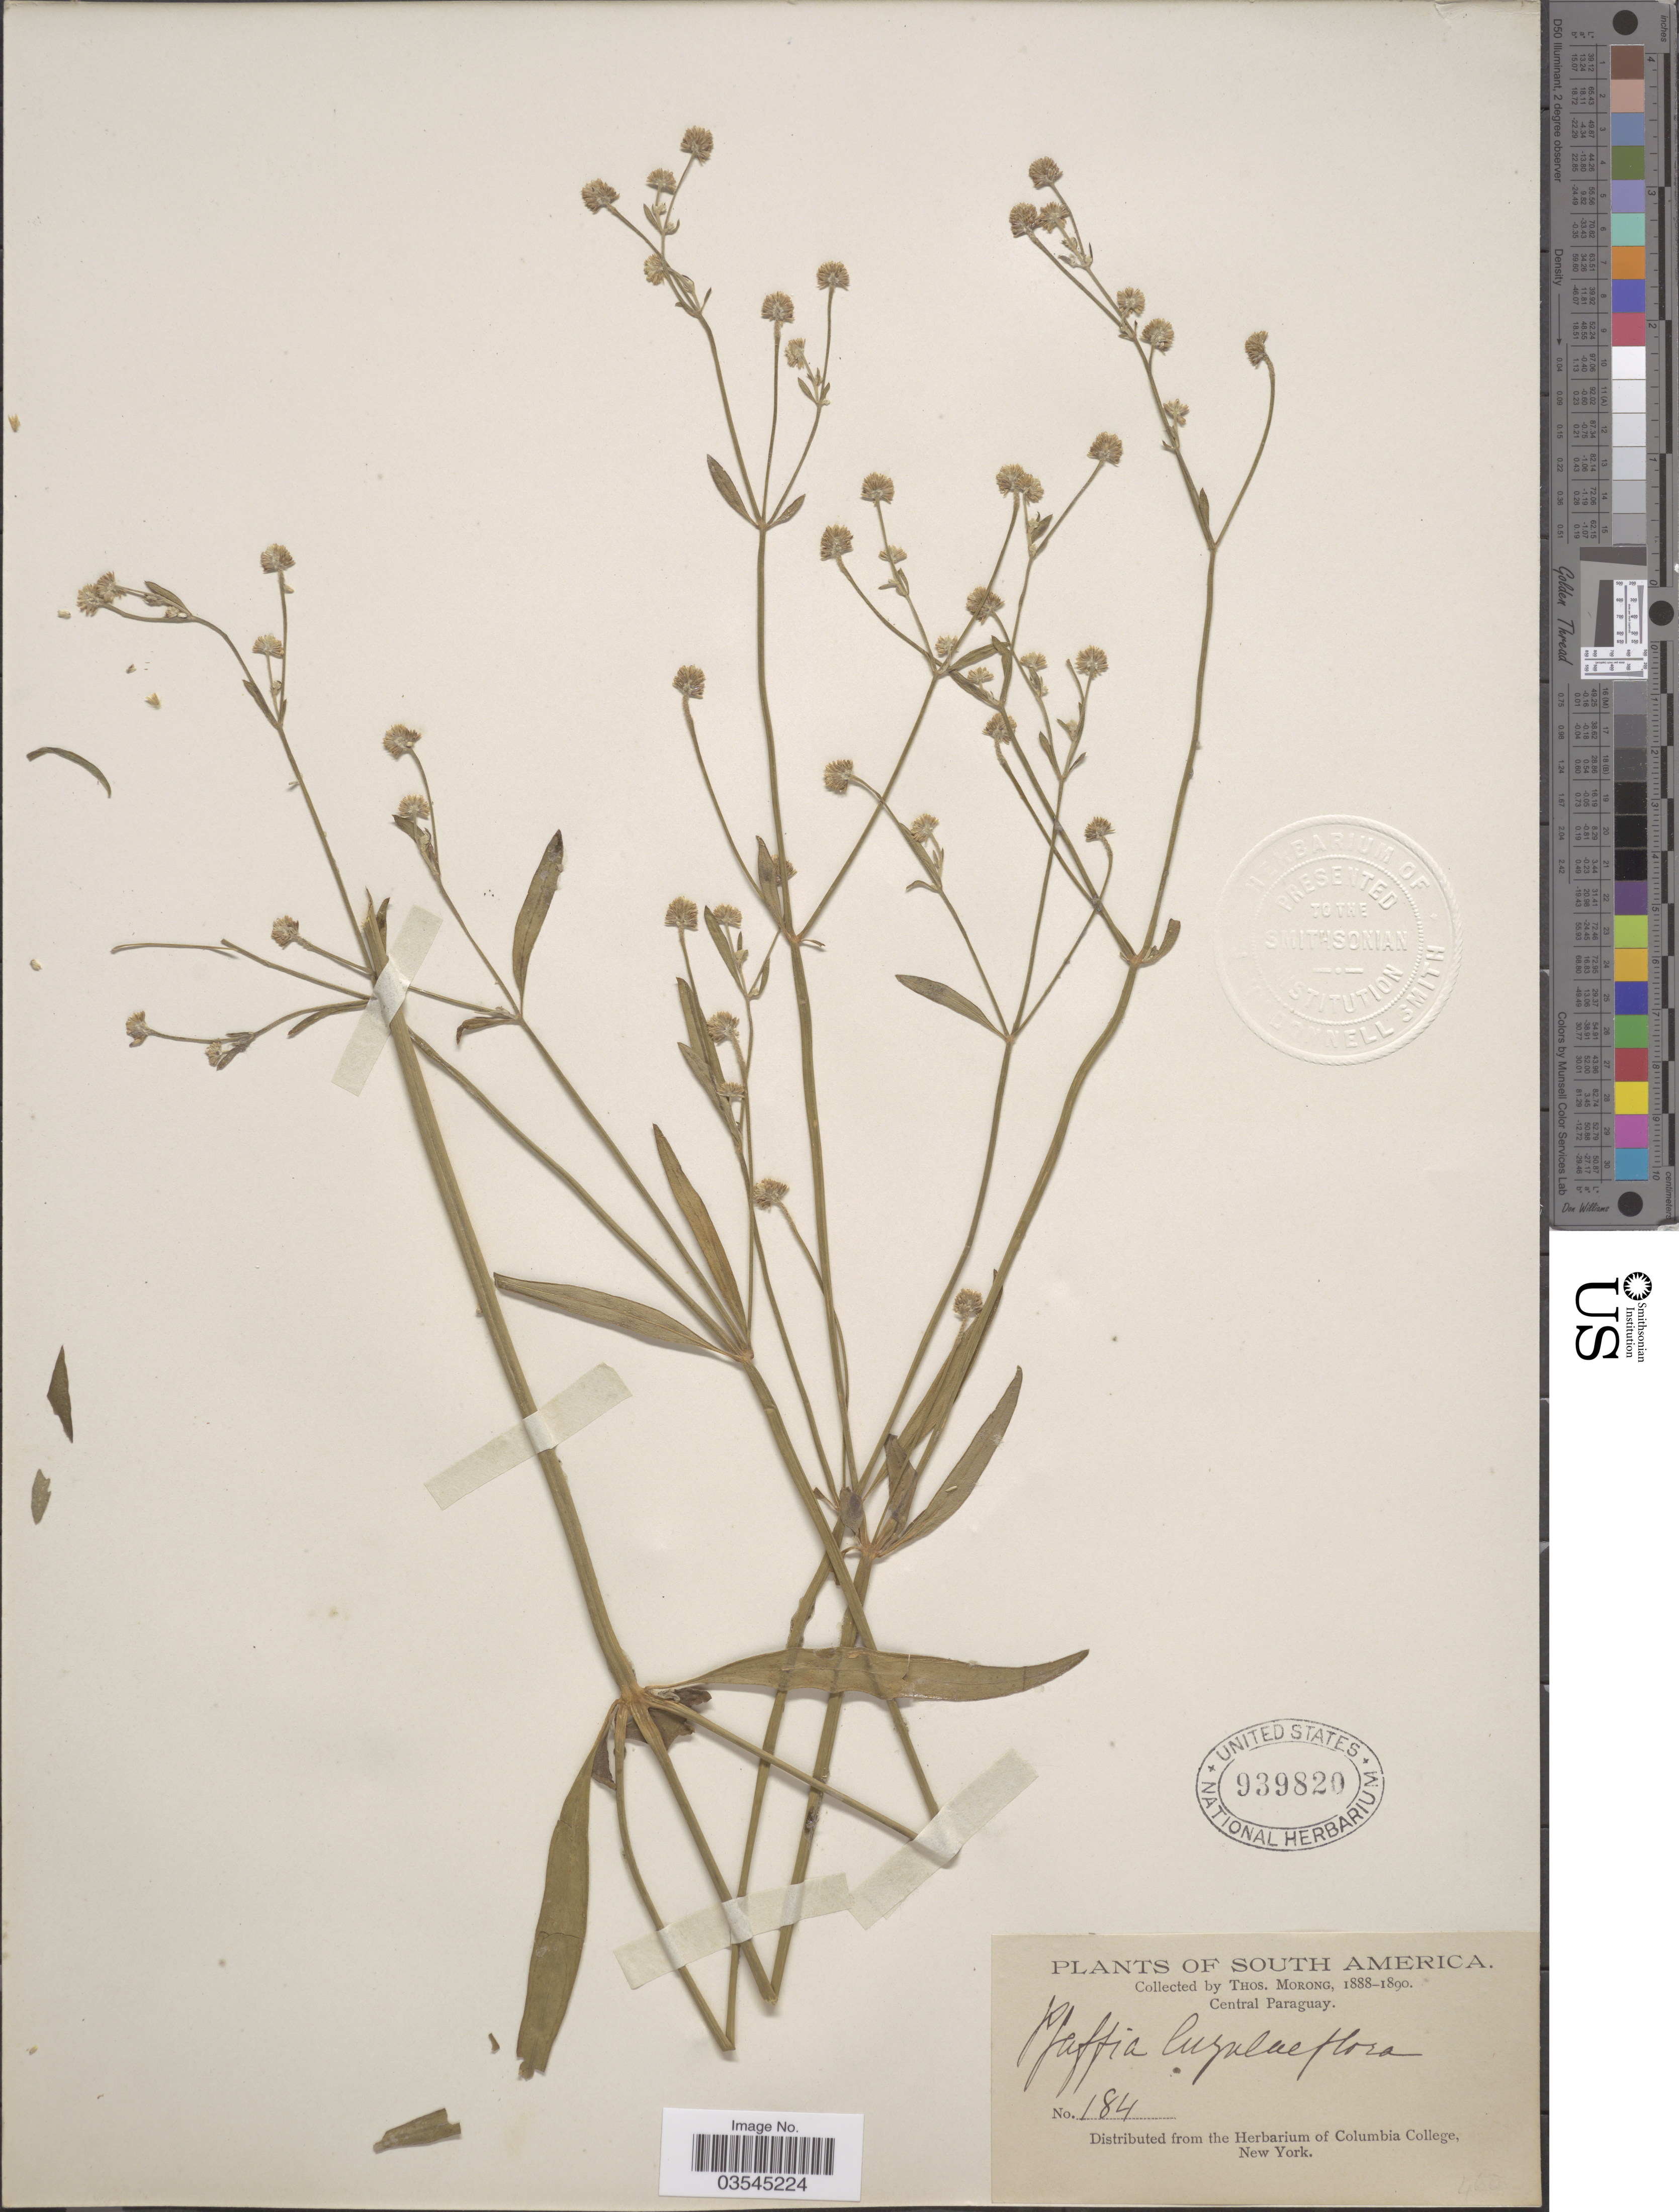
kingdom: Plantae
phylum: Tracheophyta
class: Magnoliopsida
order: Caryophyllales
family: Amaranthaceae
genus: Pfaffia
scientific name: Pfaffia glomerata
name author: (Spreng.) Pedersen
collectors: ex herb. T. Morong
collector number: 184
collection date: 1888/1890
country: Paraguay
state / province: Central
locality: Central Paraguay.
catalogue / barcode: US 939820